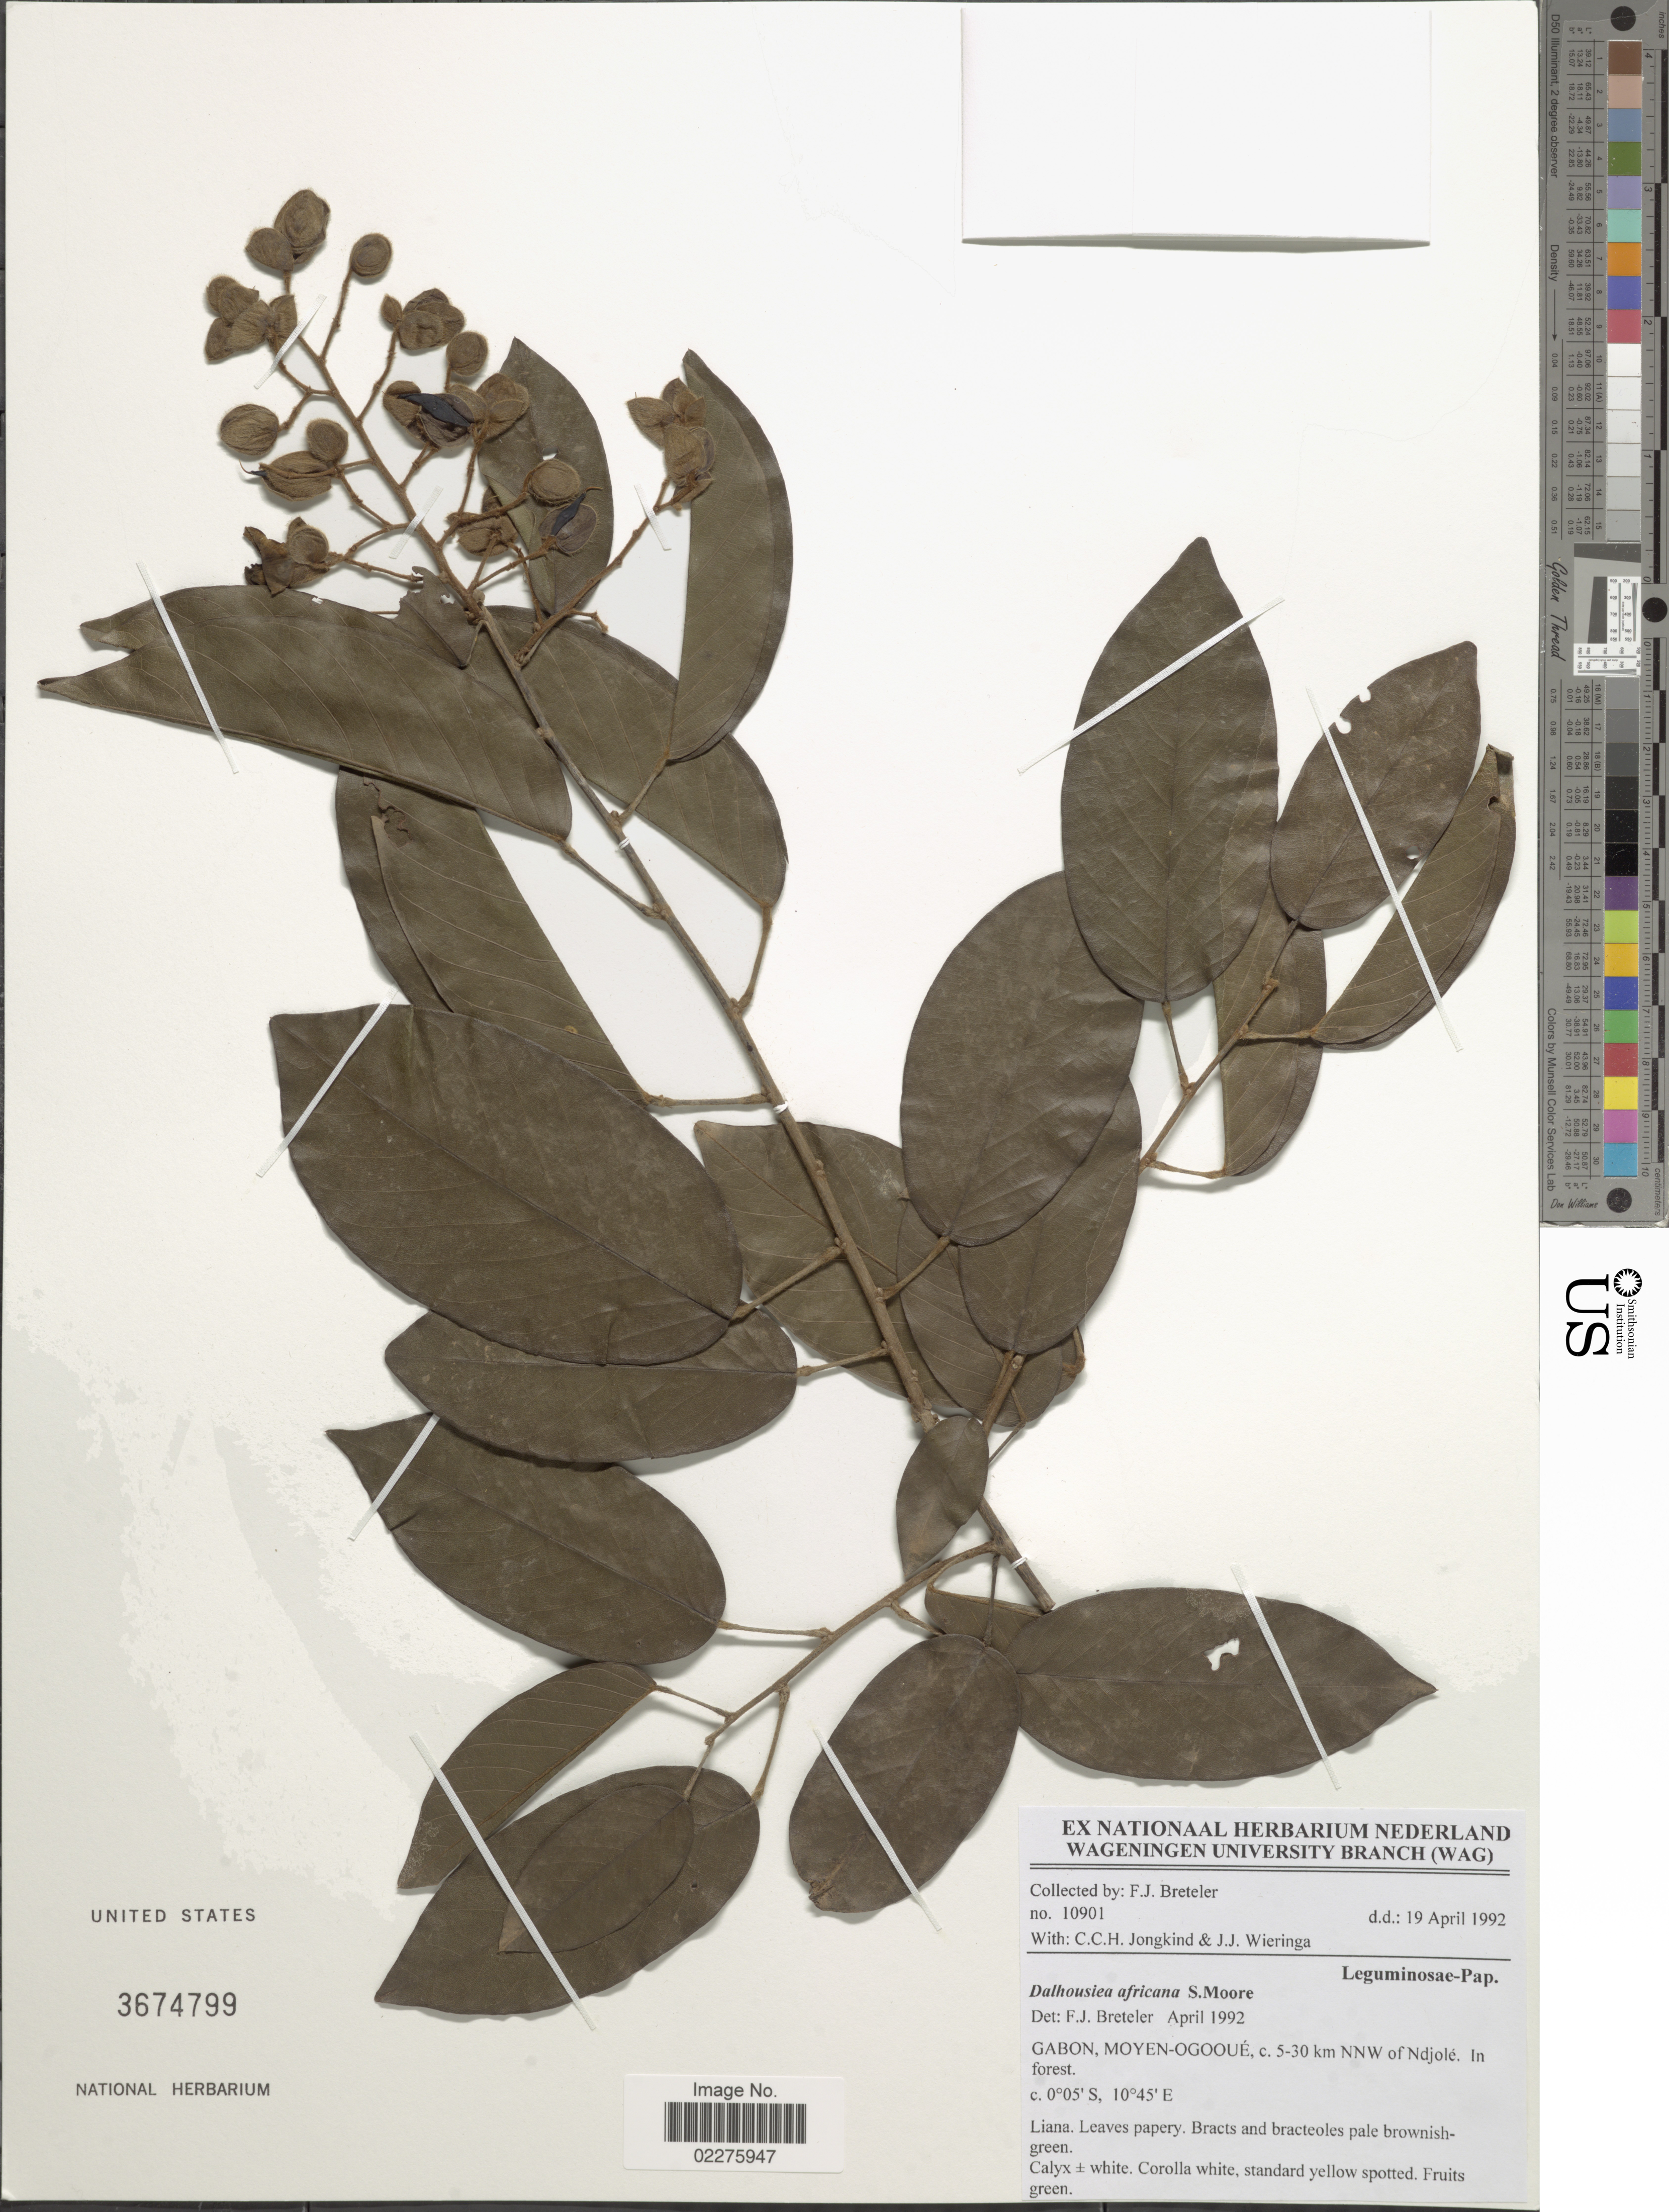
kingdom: Plantae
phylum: Tracheophyta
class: Magnoliopsida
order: Fabales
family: Fabaceae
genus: Dalhousiea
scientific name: Dalhousiea africana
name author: S. Moore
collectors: F. J. Breteler, C. C. Jongkind & J. Wieringa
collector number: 10901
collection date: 1992-04-19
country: Gabon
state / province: Moyen-Ogooue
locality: C. 5.-0 km NNW of Ndjole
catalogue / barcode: US 3674799